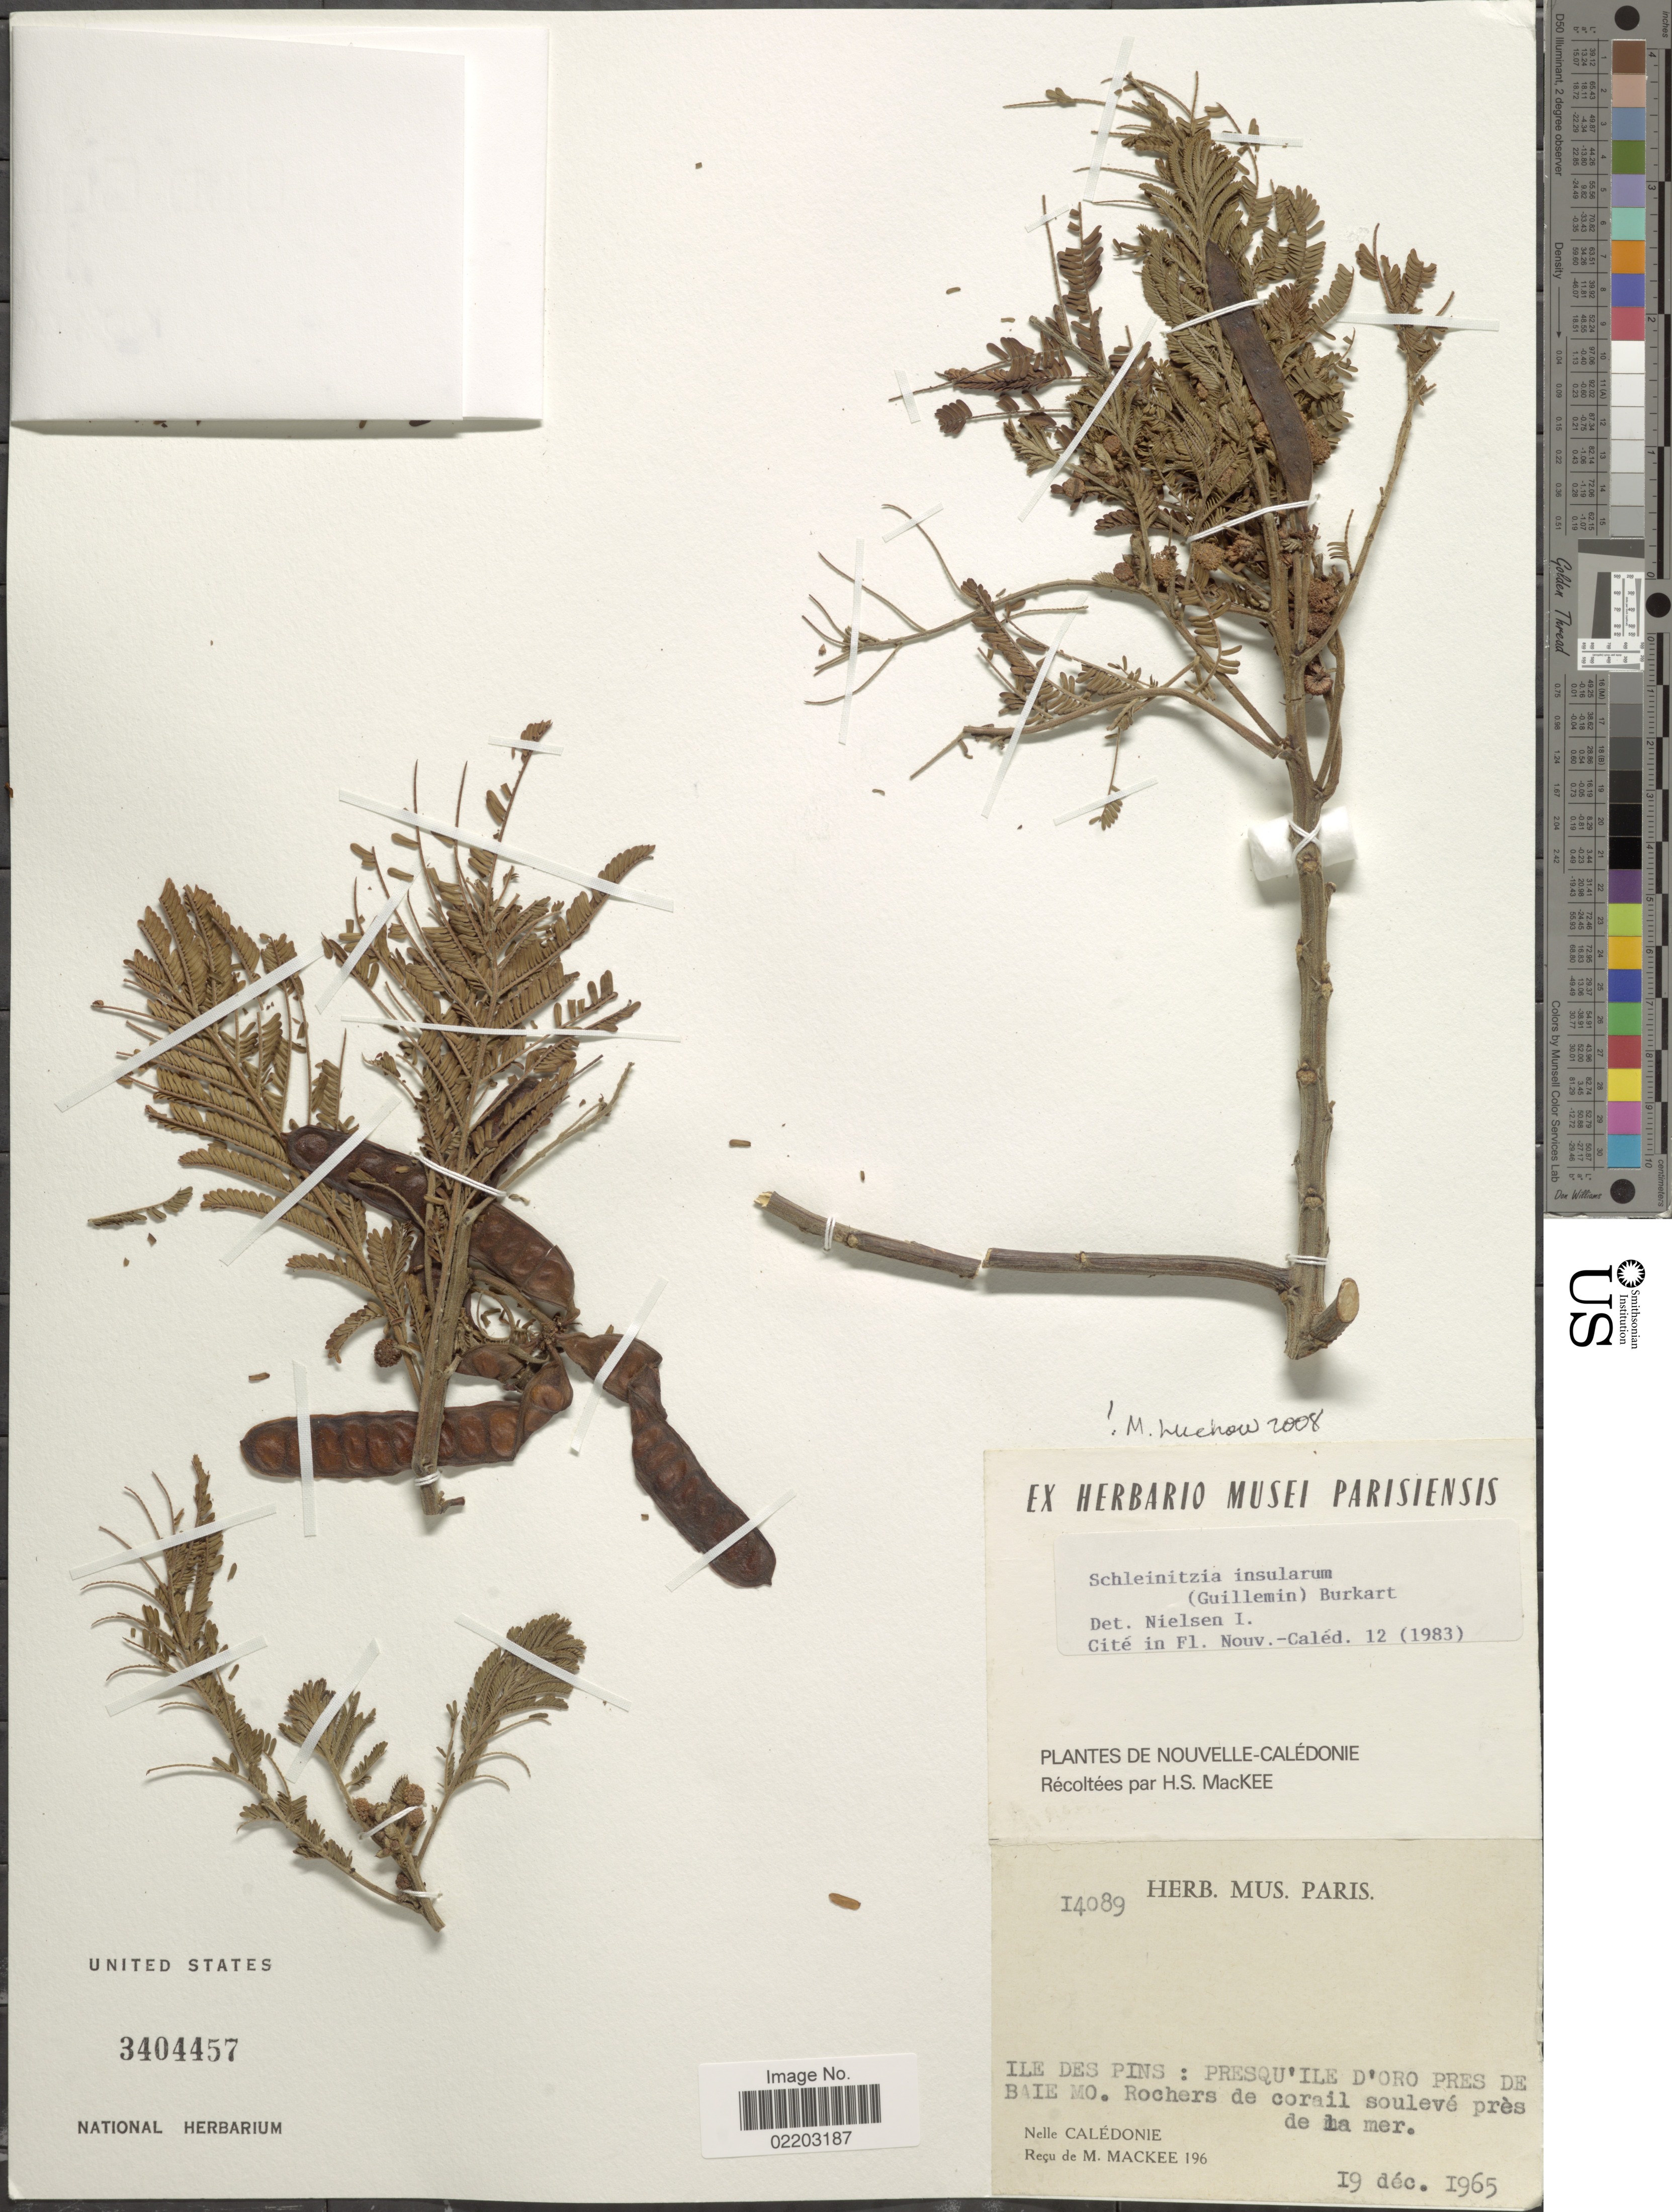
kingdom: Plantae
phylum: Tracheophyta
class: Magnoliopsida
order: Fabales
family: Fabaceae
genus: Piptadenia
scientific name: Piptadenia insularum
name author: (Guill.) Burkart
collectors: H. S. McKee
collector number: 196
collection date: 1965-12-19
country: New Caledonia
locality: Ile des Pins: Presqu'ile D'oro pres de Baie Mo. Rochers de corail soulevé près de la mer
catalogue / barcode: US 3404457